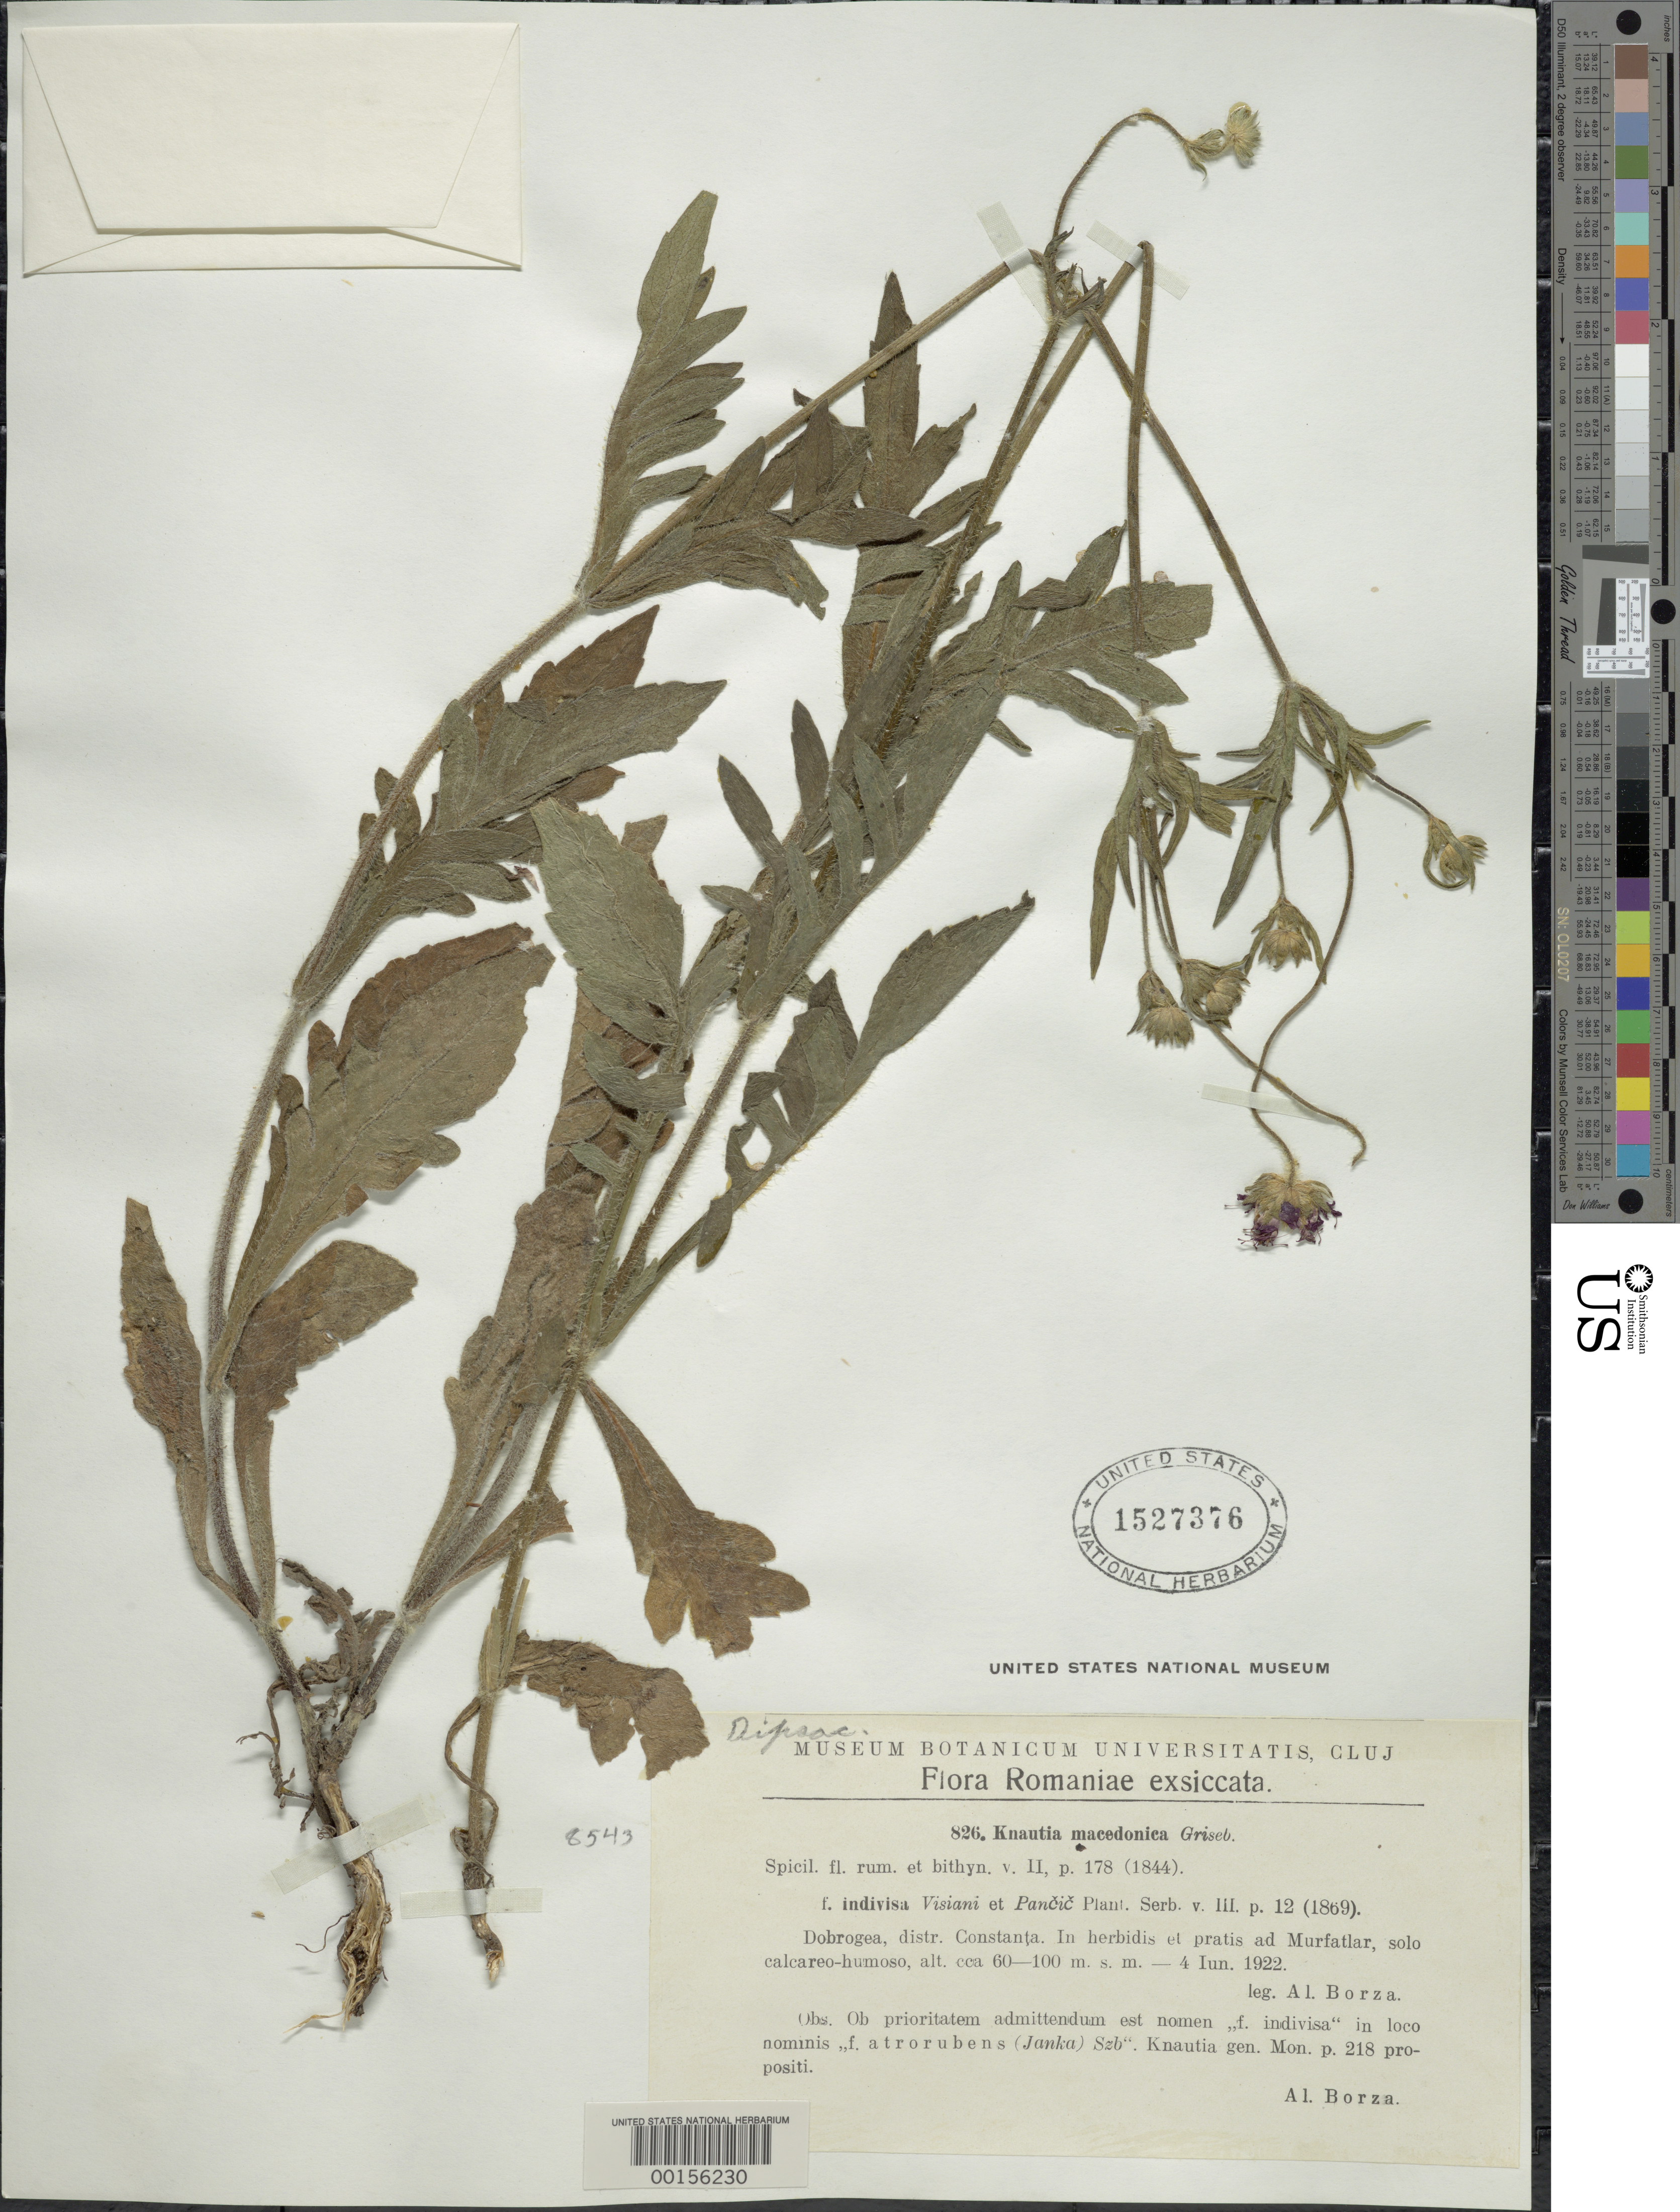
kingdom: Plantae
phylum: Tracheophyta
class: Magnoliopsida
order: Dipsacales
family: Caprifoliaceae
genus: Knautia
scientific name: Knautia macedonica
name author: Griseb.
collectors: A. Borza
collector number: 826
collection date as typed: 04 Jun 1922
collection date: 1922-06-04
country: Romania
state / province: Constanta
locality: Dobrogea, Constanta Dist.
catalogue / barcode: US 1527376